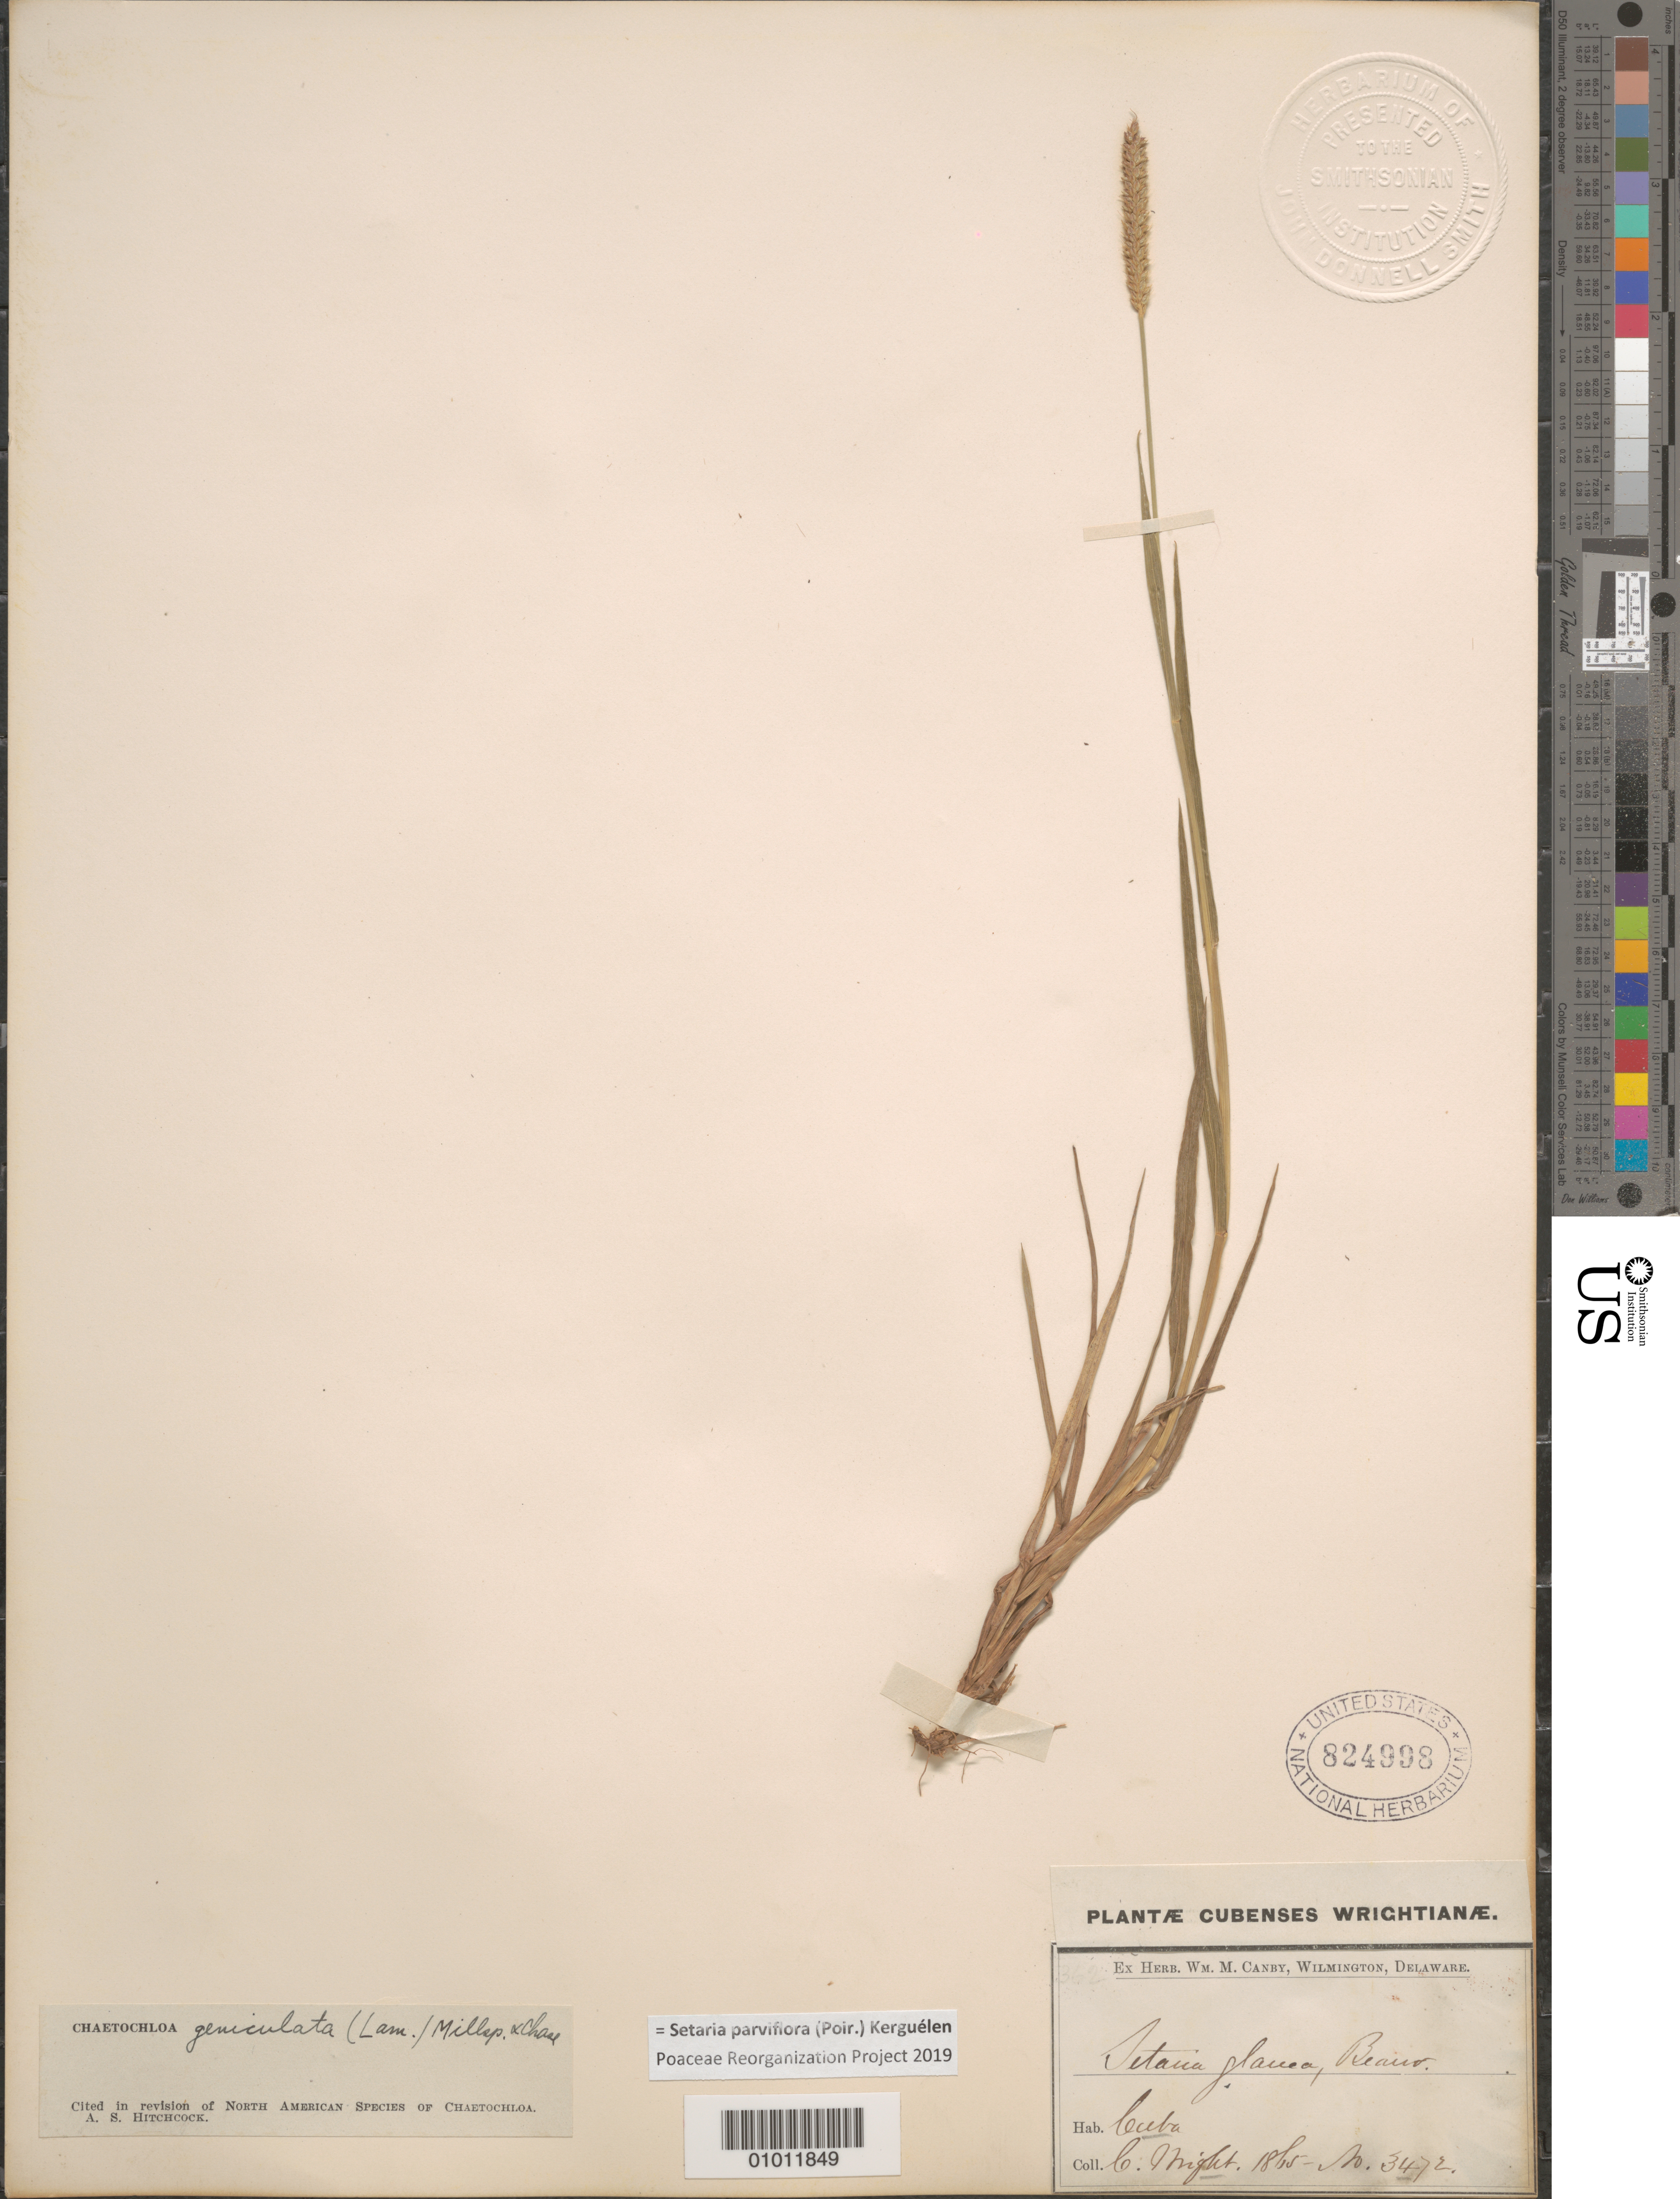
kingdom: Plantae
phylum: Tracheophyta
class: Liliopsida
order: Poales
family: Poaceae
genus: Setaria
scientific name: Setaria parviflora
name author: (Poir.) Kerguélen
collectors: C. Wright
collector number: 3472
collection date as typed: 1865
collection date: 1865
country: Cuba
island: Cuba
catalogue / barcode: US 824998